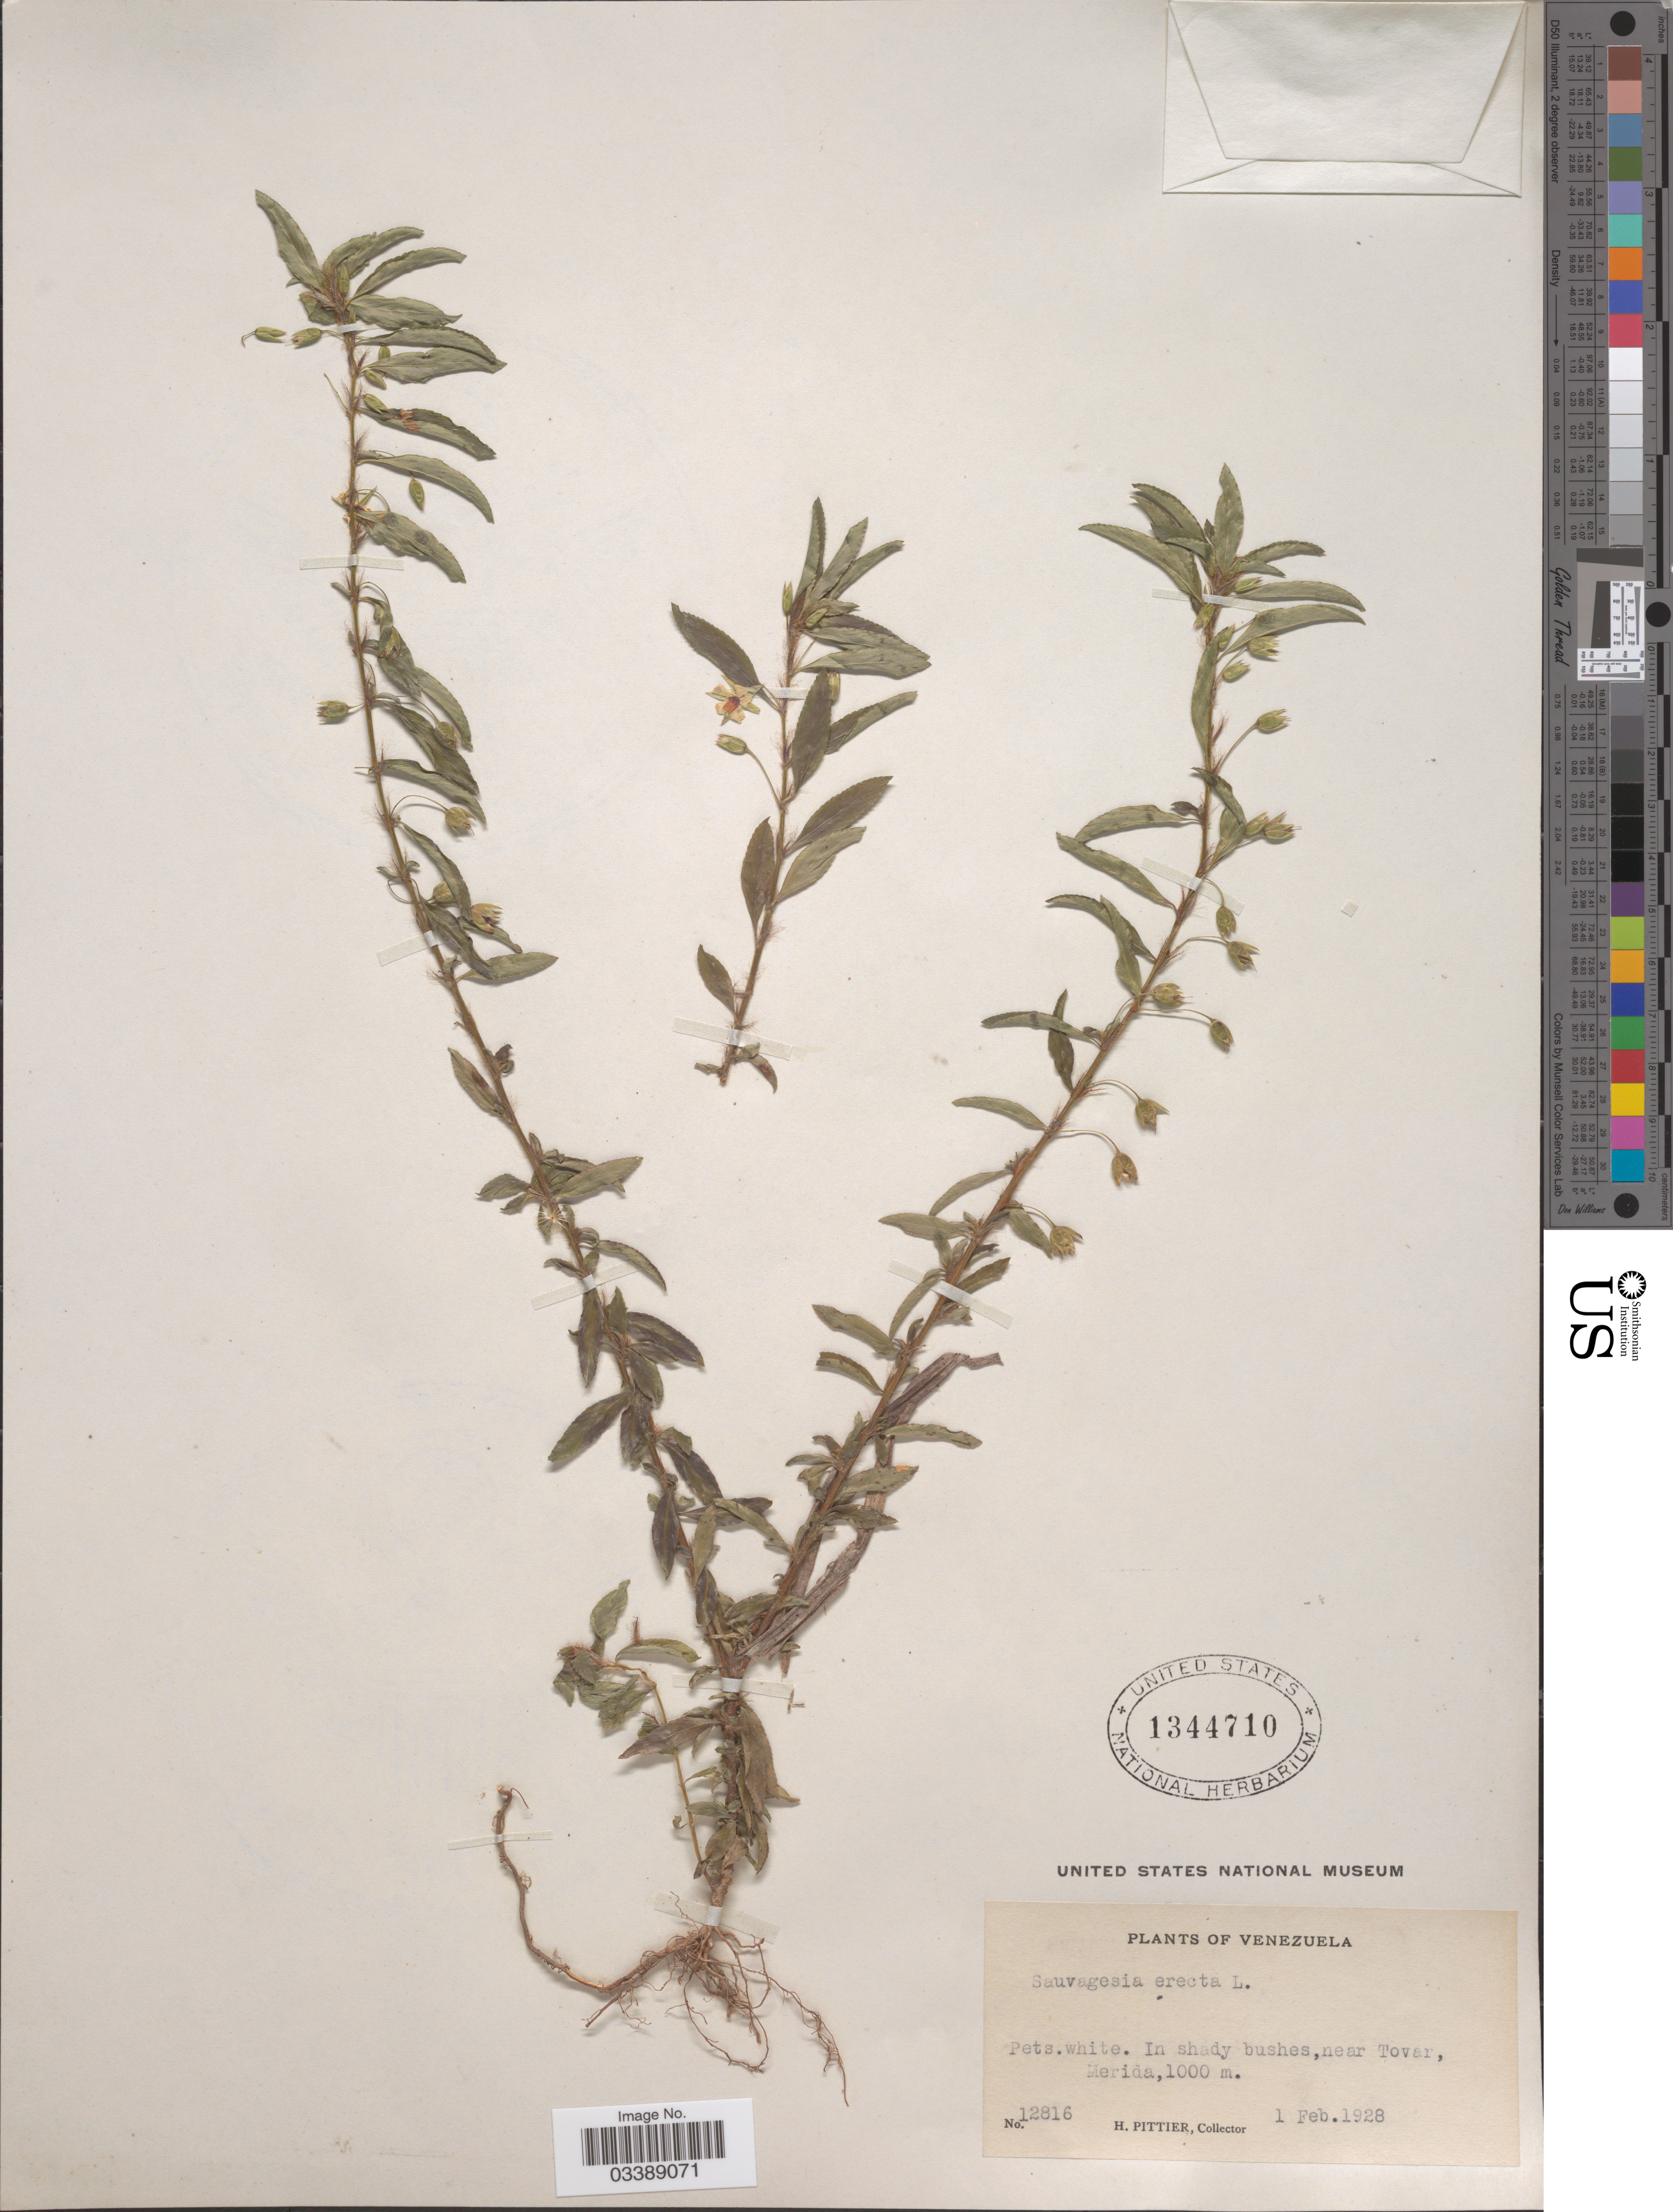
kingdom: Plantae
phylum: Tracheophyta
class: Magnoliopsida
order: Malpighiales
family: Ochnaceae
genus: Sauvagesia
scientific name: Sauvagesia erecta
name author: L.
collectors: H. F. Pittier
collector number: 12816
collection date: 1928-02-01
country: Venezuela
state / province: Mérida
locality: Near Tovar.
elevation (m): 1000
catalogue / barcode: US 1344710